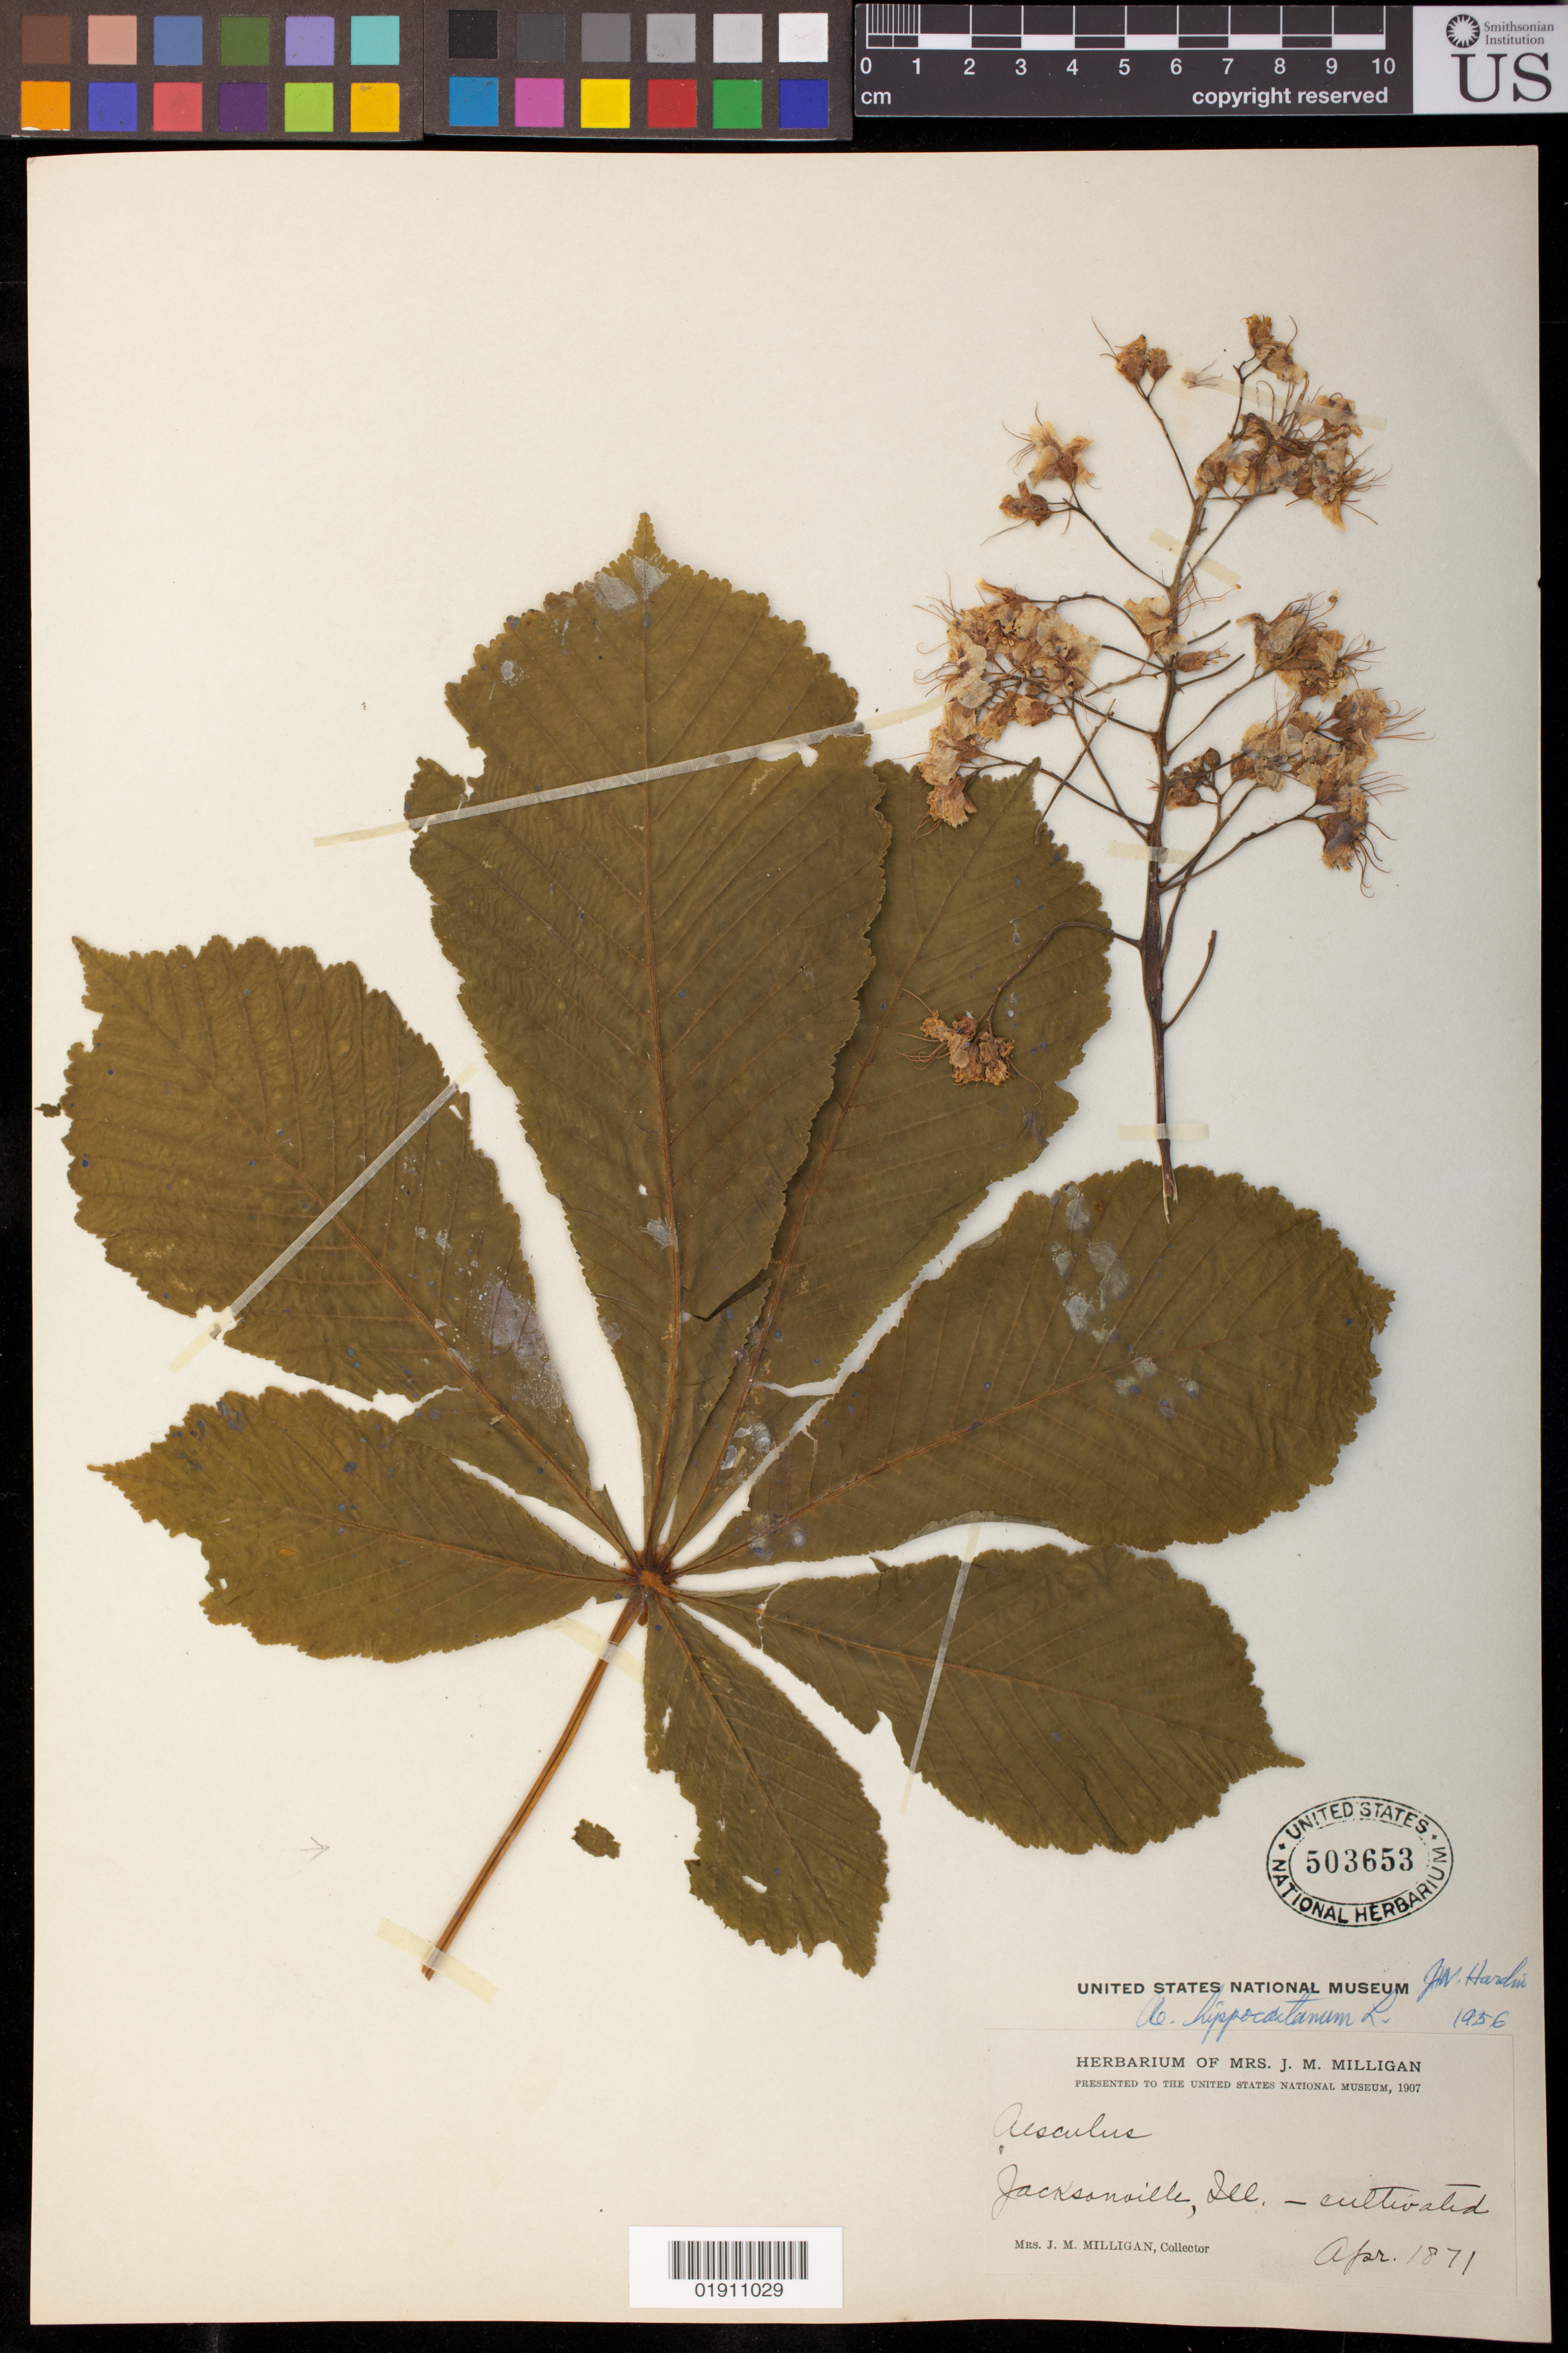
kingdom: Plantae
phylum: Tracheophyta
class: Magnoliopsida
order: Sapindales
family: Sapindaceae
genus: Aesculus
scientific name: Aesculus hippocastanum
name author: L.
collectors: J. M. Milligan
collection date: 1871-04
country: United States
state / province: Illinois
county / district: Morgan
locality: Jacksonville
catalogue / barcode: US 503653